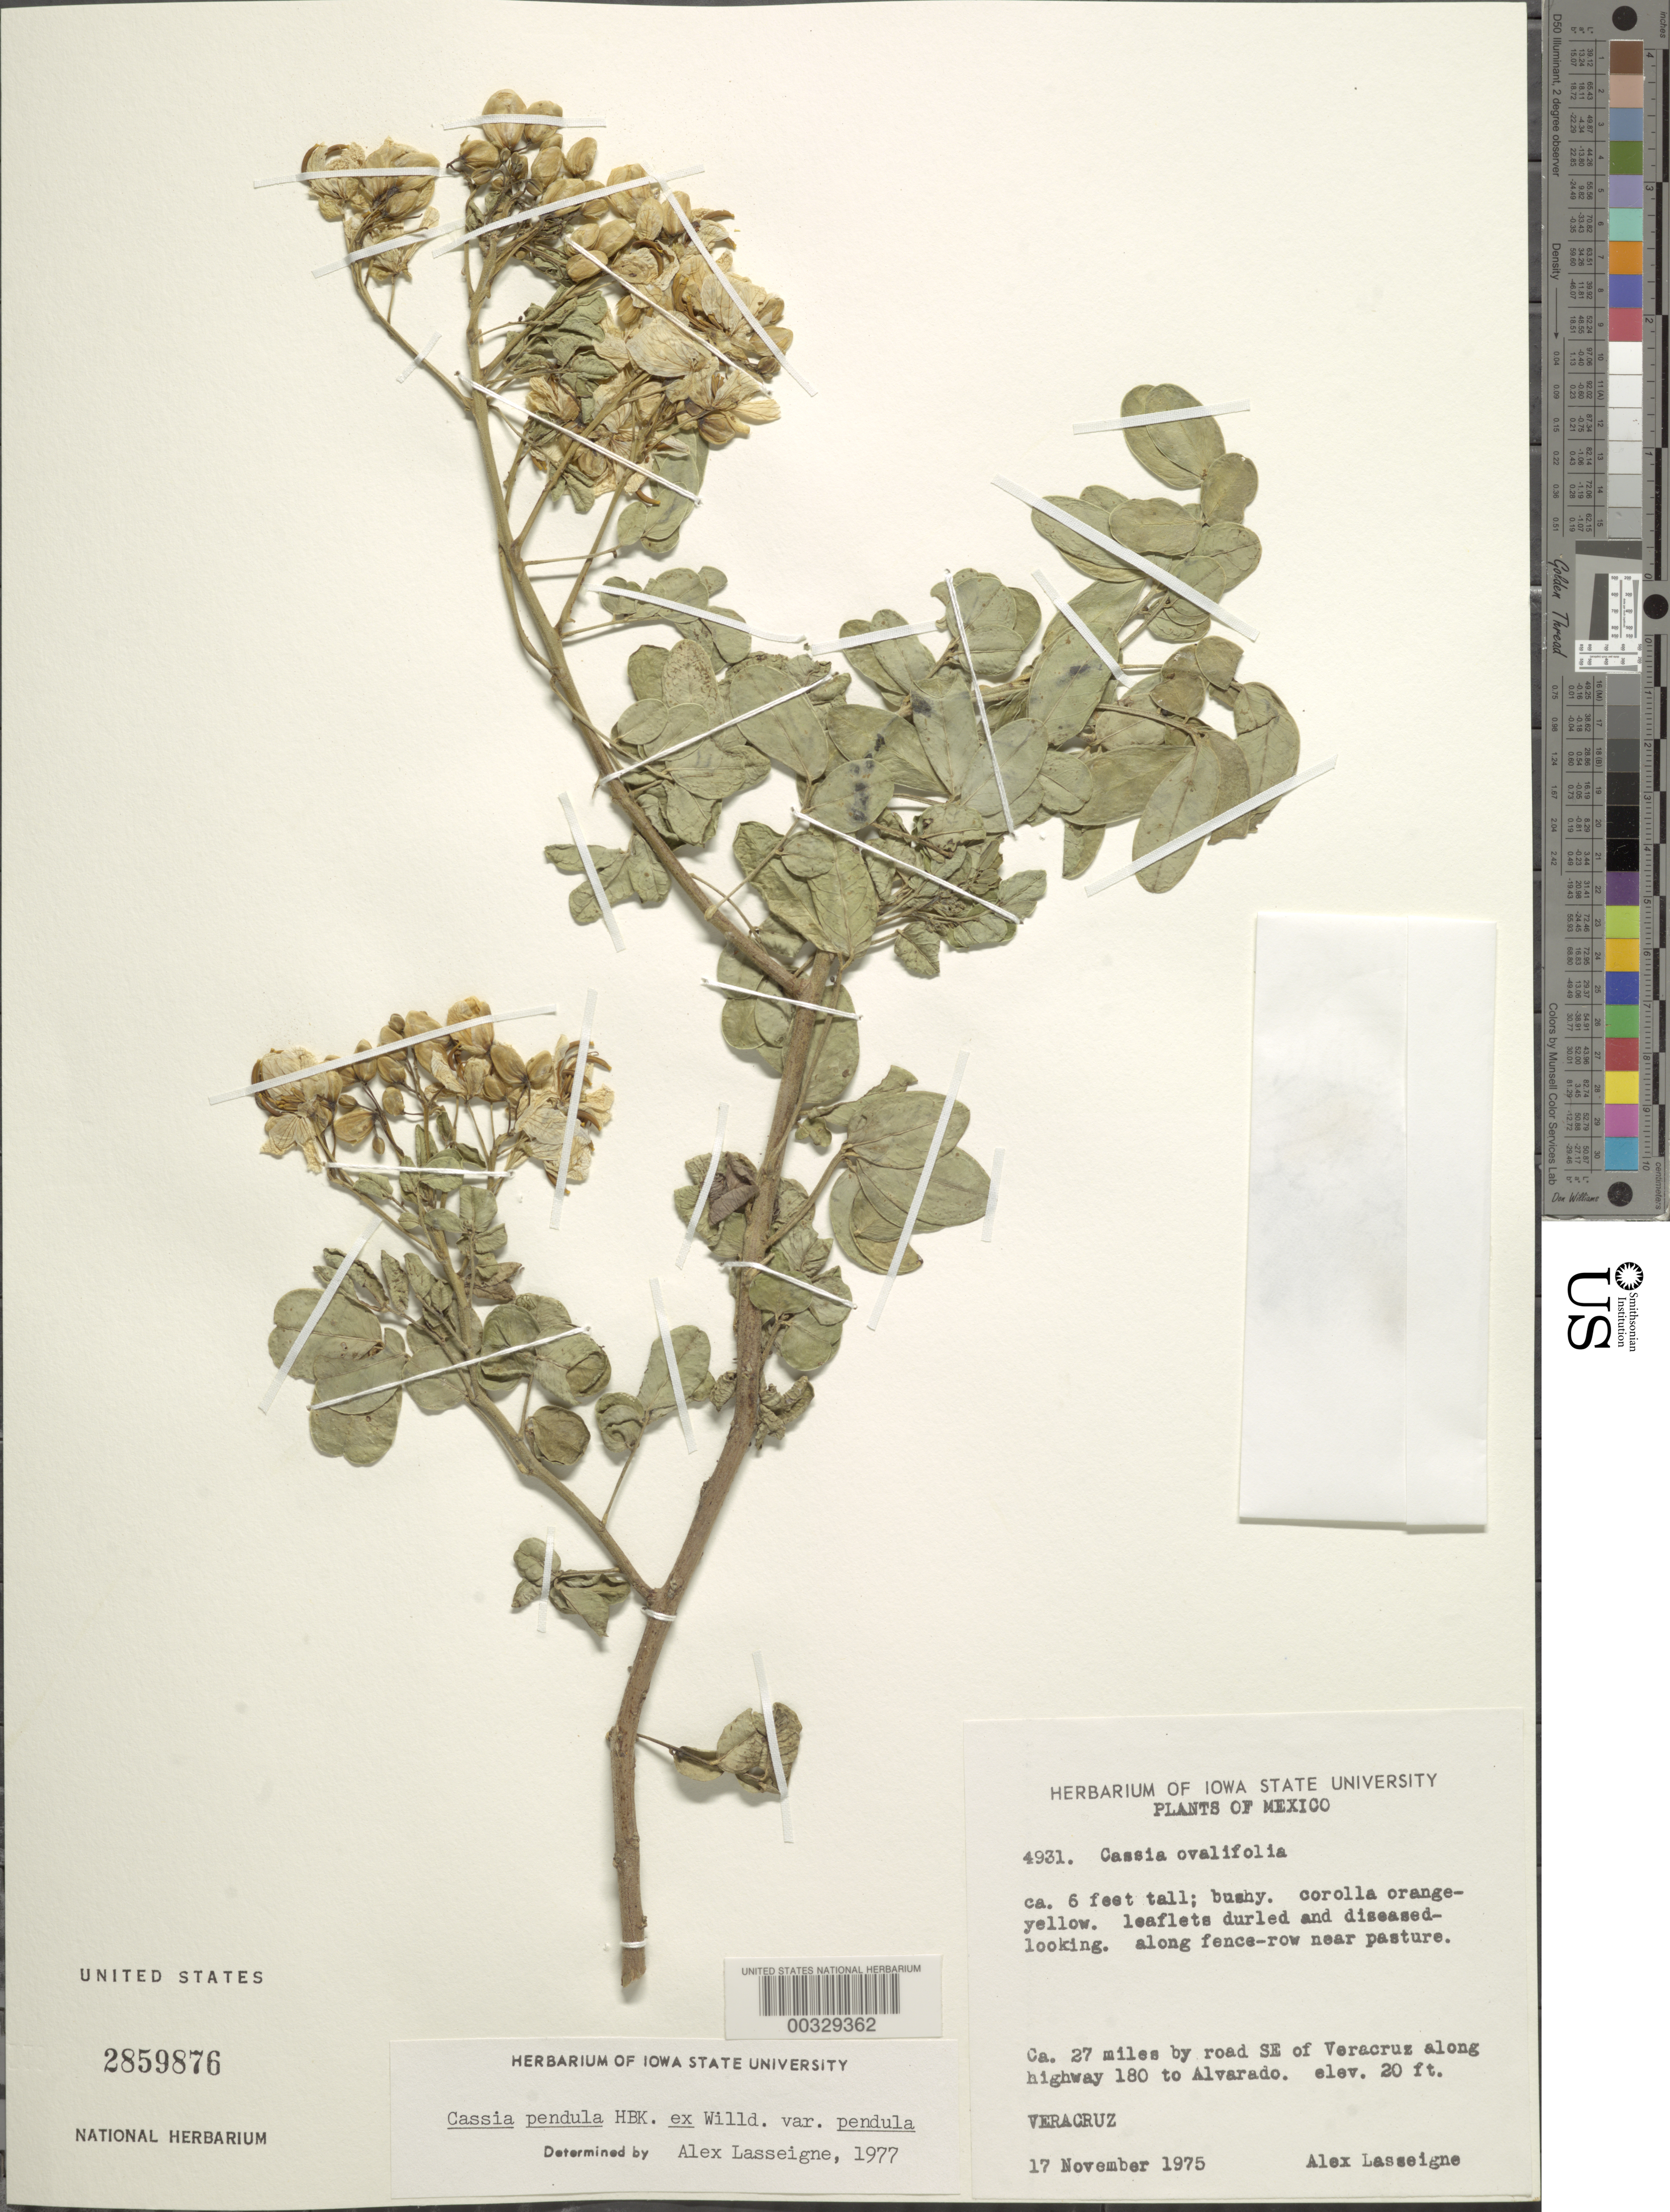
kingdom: Plantae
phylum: Tracheophyta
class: Magnoliopsida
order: Fabales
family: Fabaceae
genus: Senna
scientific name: Senna pendula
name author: (Humb. & Bonpl. ex Willd.) H.S. Irwin & Barneby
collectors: A. Lasseigne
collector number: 4931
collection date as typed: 17 Nov 1975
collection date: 1975-11-17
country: Mexico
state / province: Veracruz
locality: Ca 27 mi by road SE of Veracruz along highway 180 to alvarado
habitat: Alongfence row near pasture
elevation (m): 6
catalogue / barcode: US 2859876